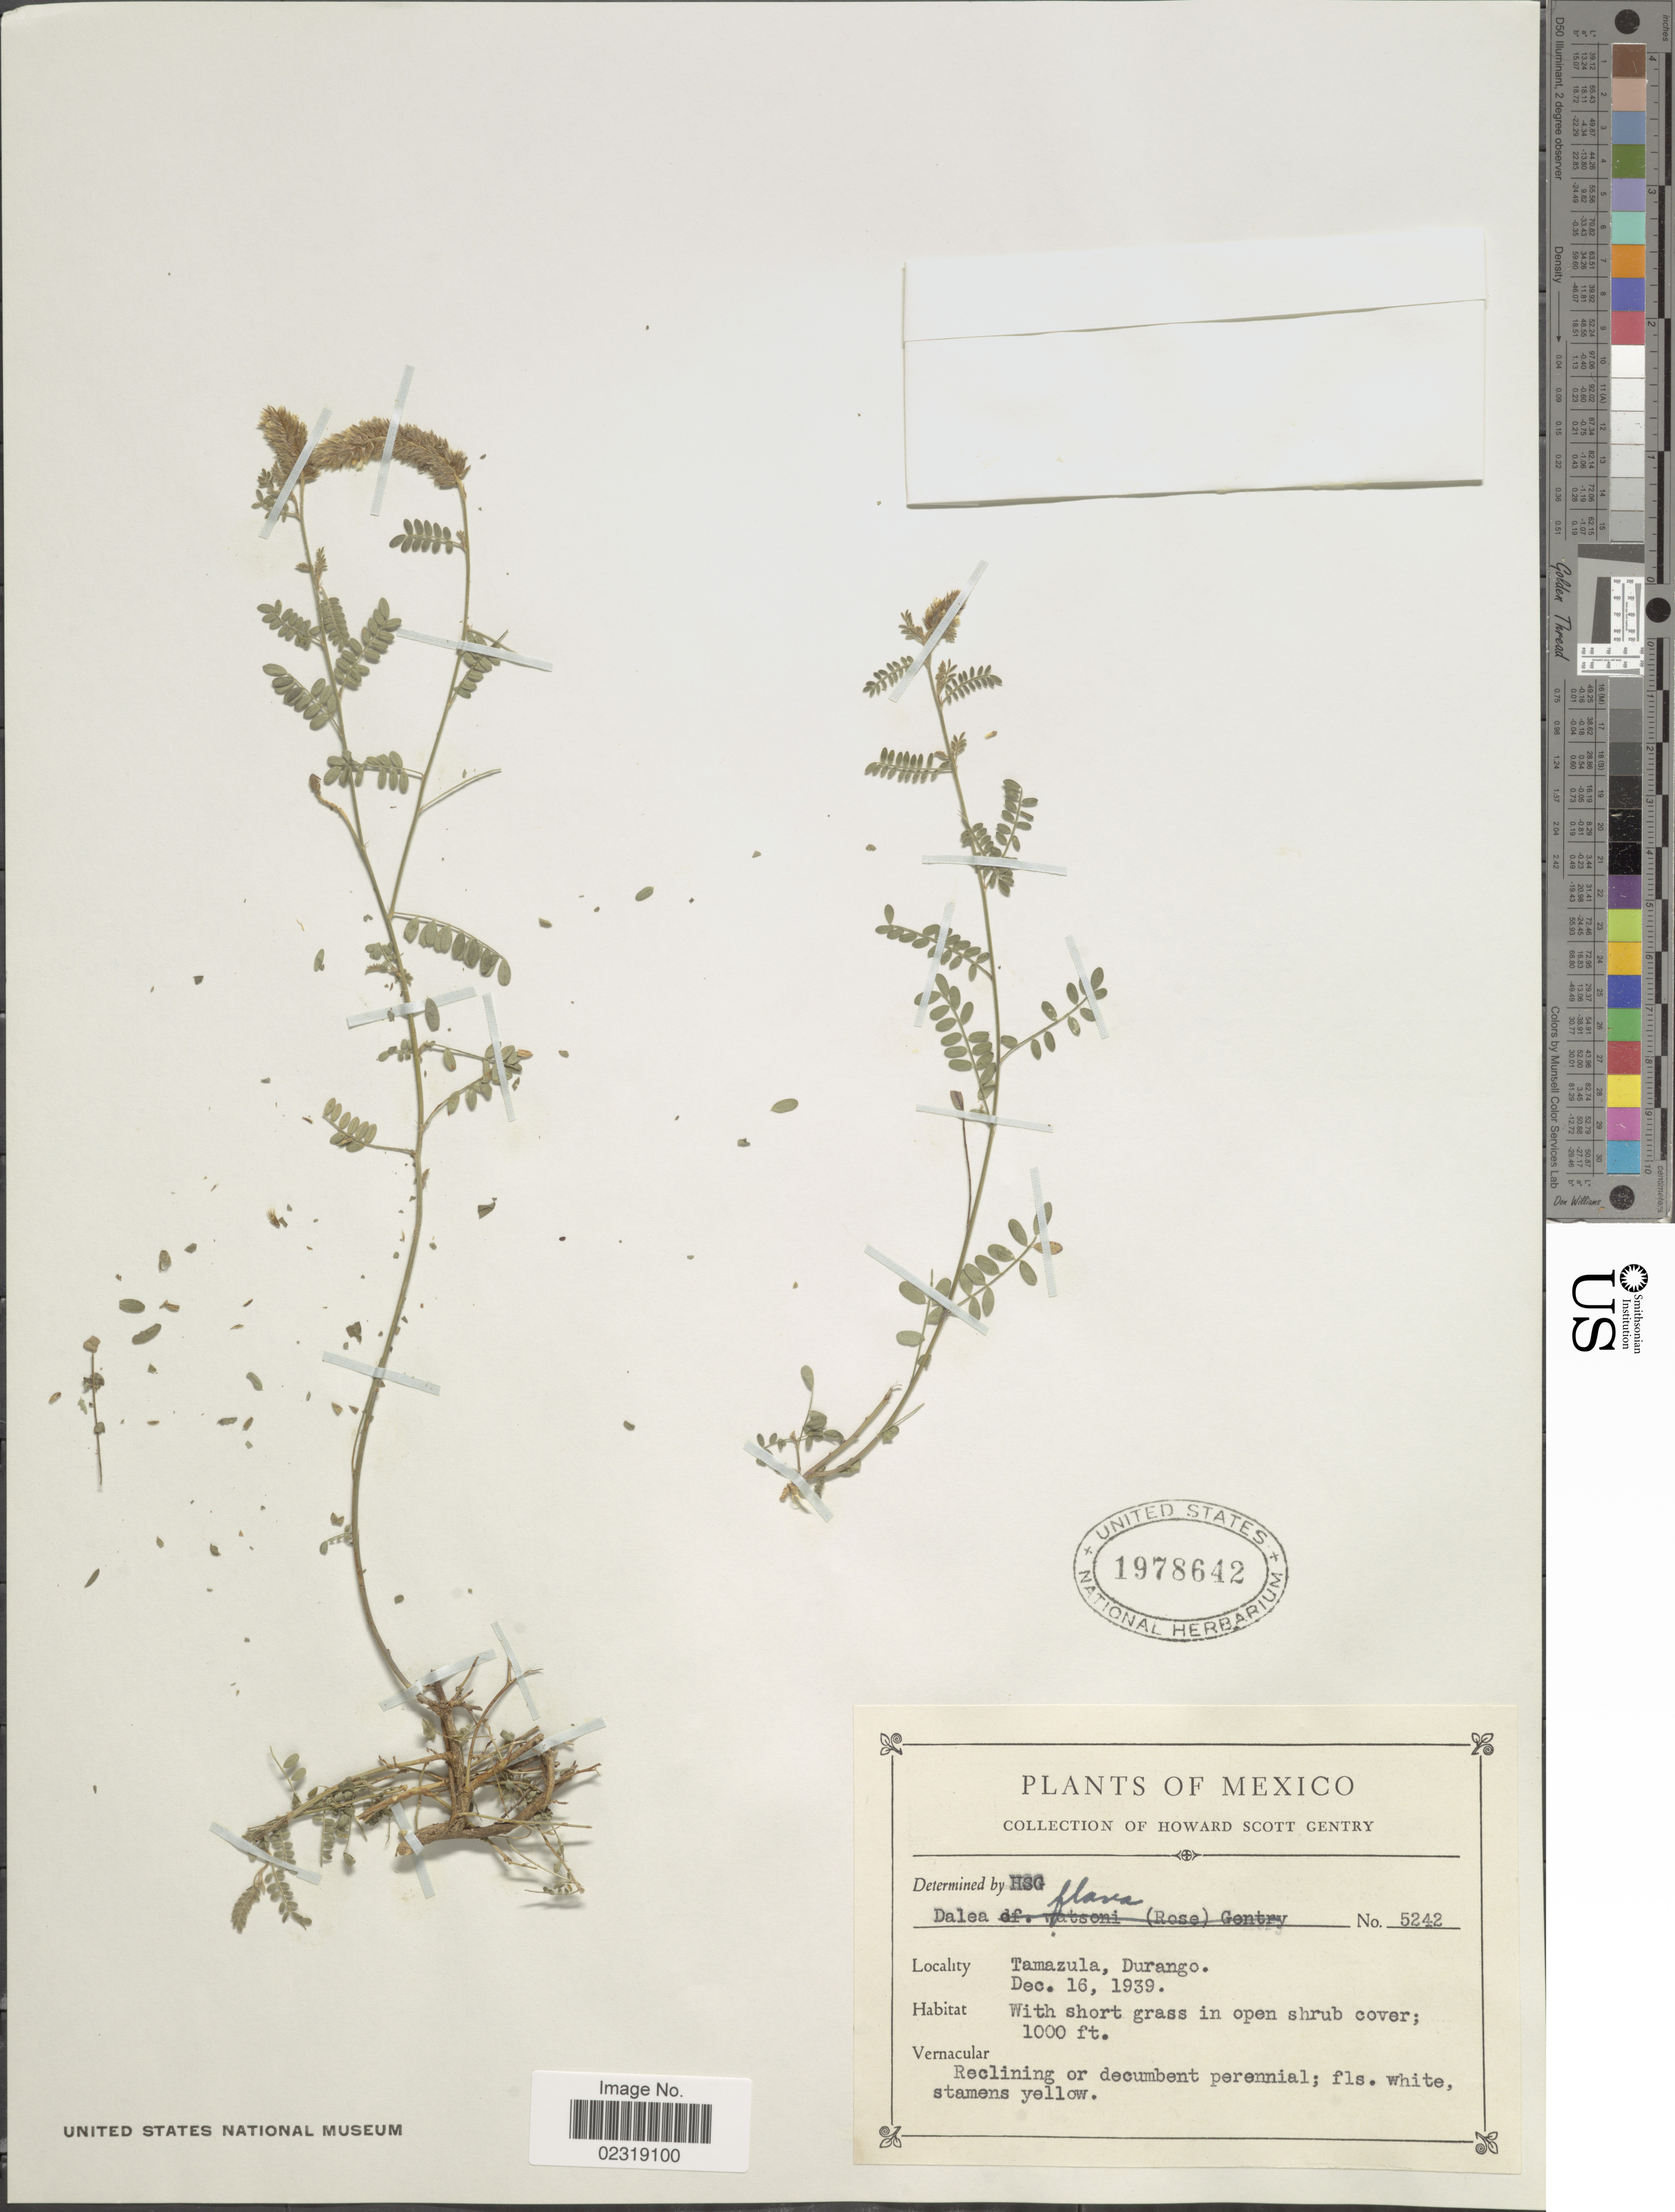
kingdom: Plantae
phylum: Tracheophyta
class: Magnoliopsida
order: Fabales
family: Fabaceae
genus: Dalea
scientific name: Dalea elata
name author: Hook. & Arn.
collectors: H. S. Gentry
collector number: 5242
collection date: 1939-12-16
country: Mexico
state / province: Durango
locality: Tamazula, Durango.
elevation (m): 305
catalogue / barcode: US 1978642